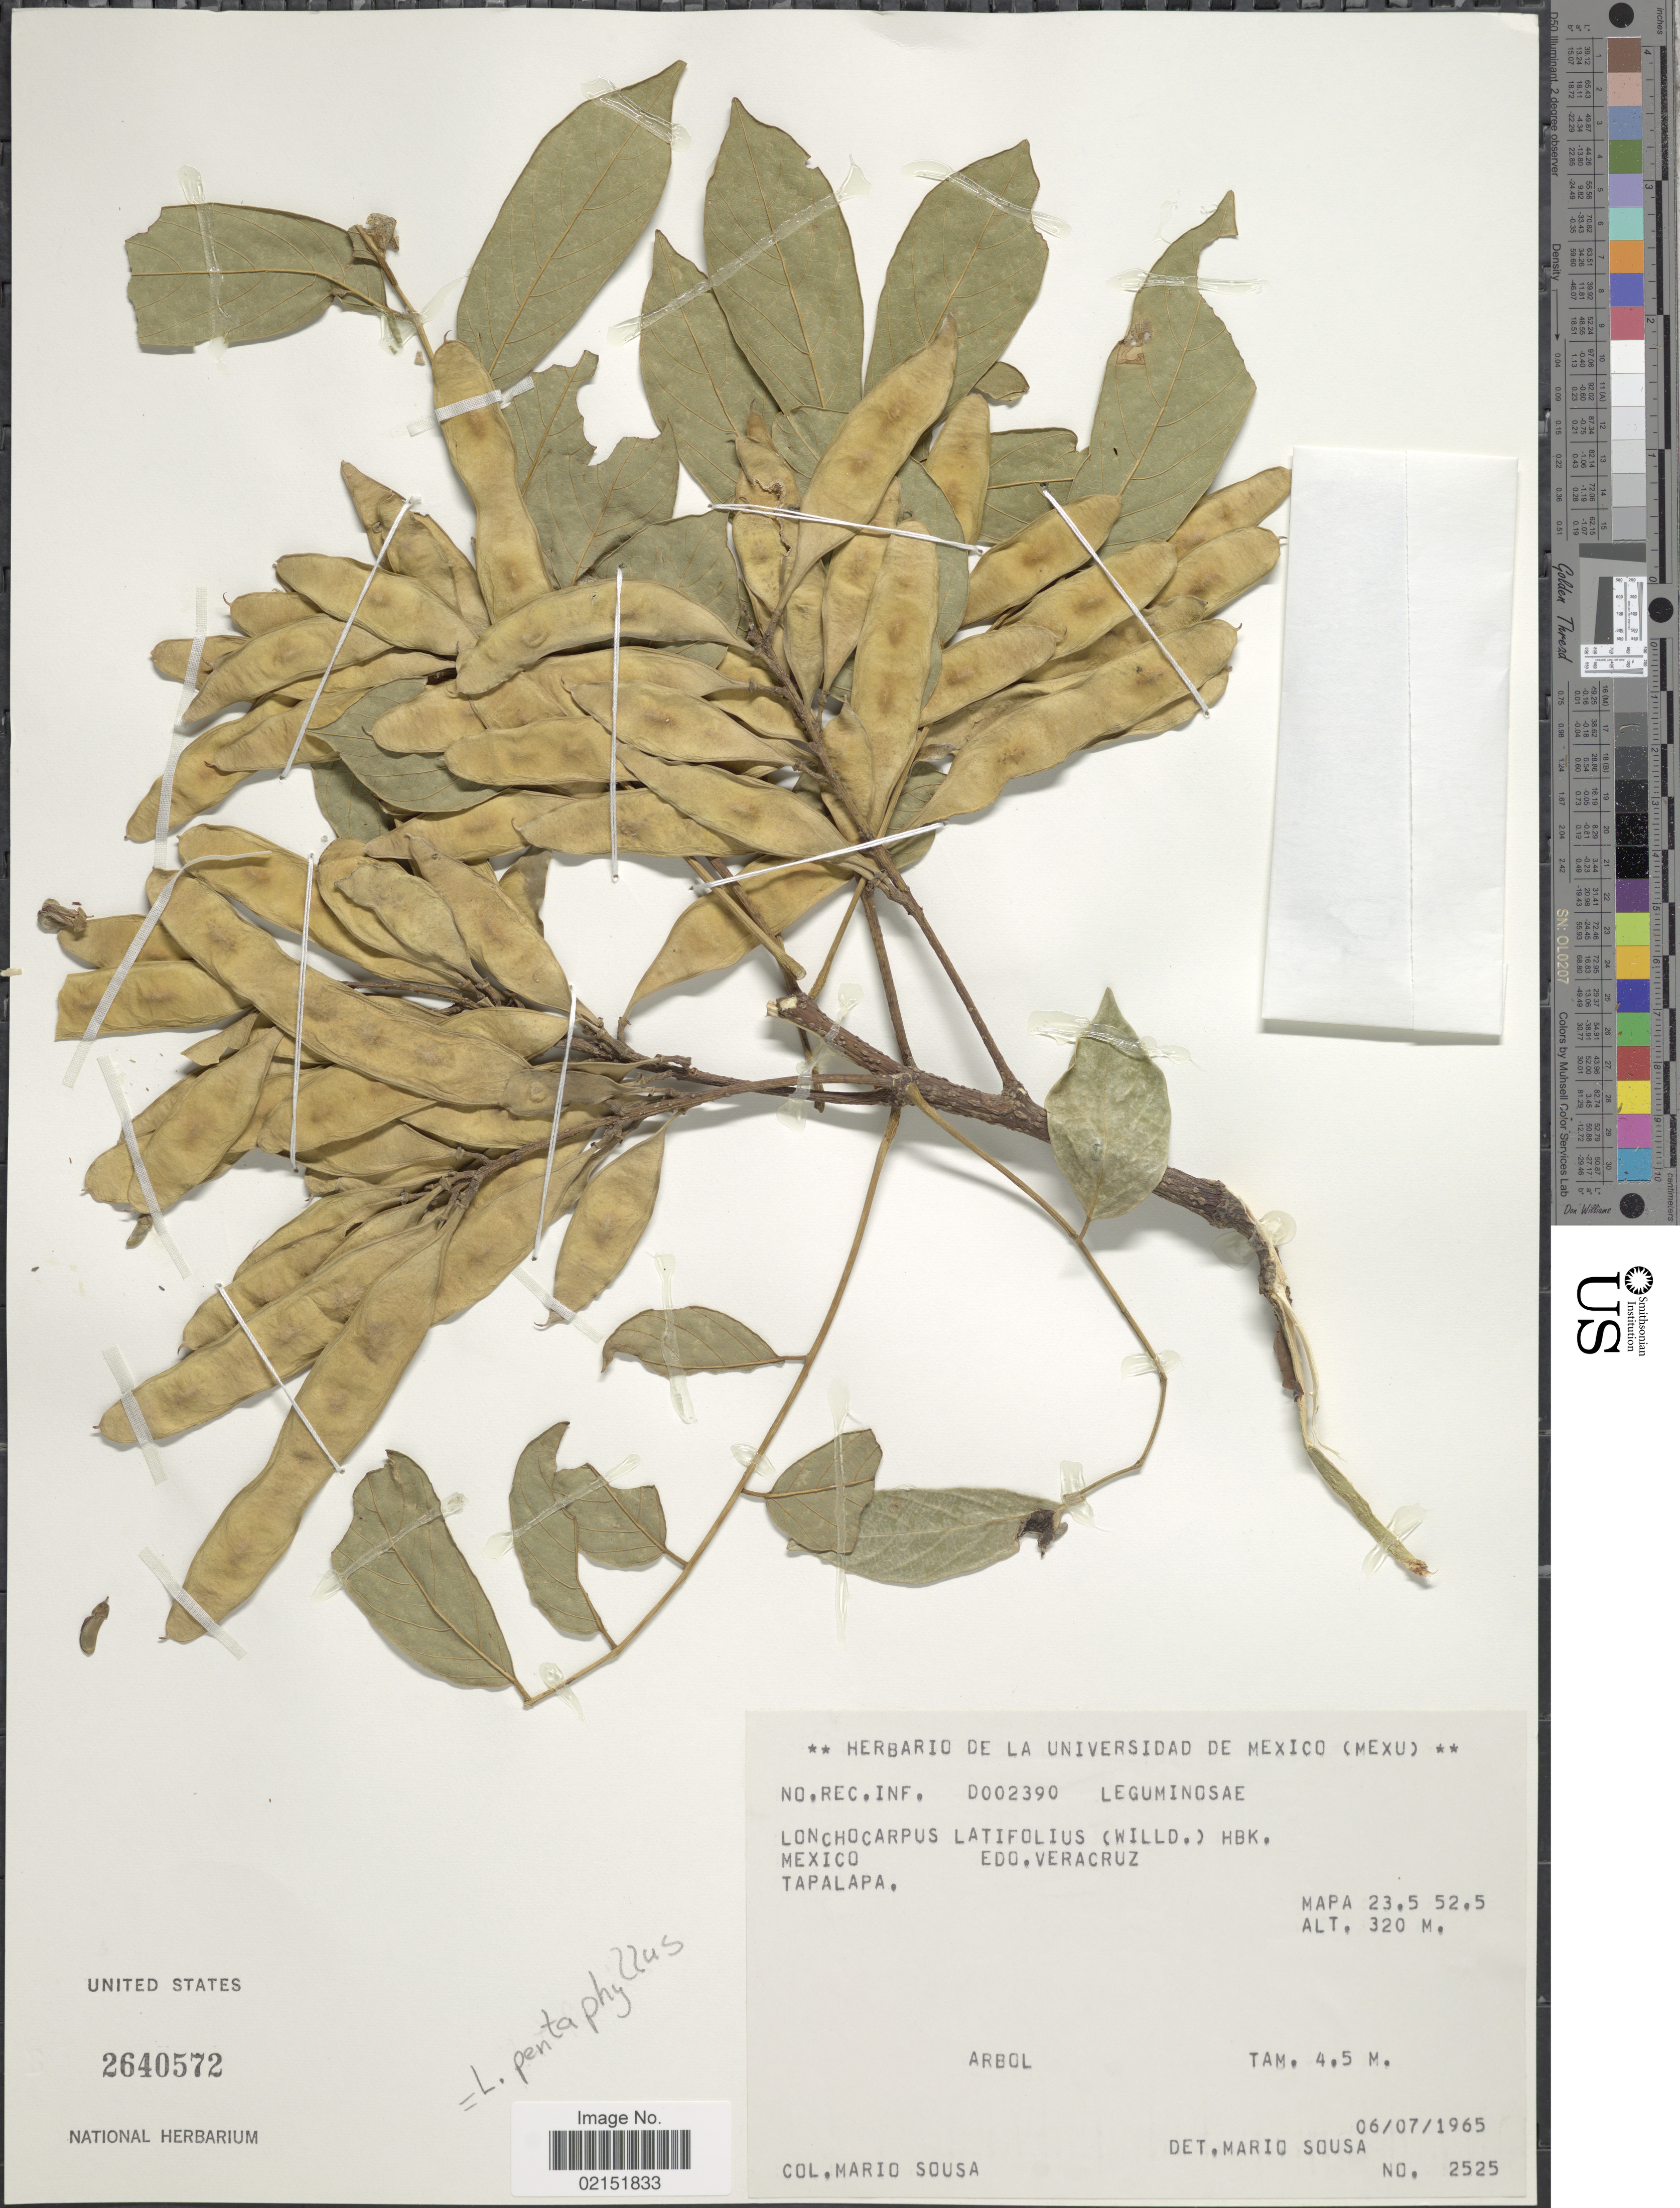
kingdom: Plantae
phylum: Tracheophyta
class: Magnoliopsida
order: Fabales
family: Fabaceae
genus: Lonchocarpus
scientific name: Lonchocarpus pentaphyllus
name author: (Poir.) DC.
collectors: M. Sousa S.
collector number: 2525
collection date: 1965-07-06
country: Mexico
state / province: Veracruz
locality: Veracruz, Tapalapa, Mapa 23.5 52.5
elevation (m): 320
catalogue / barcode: US 2640572